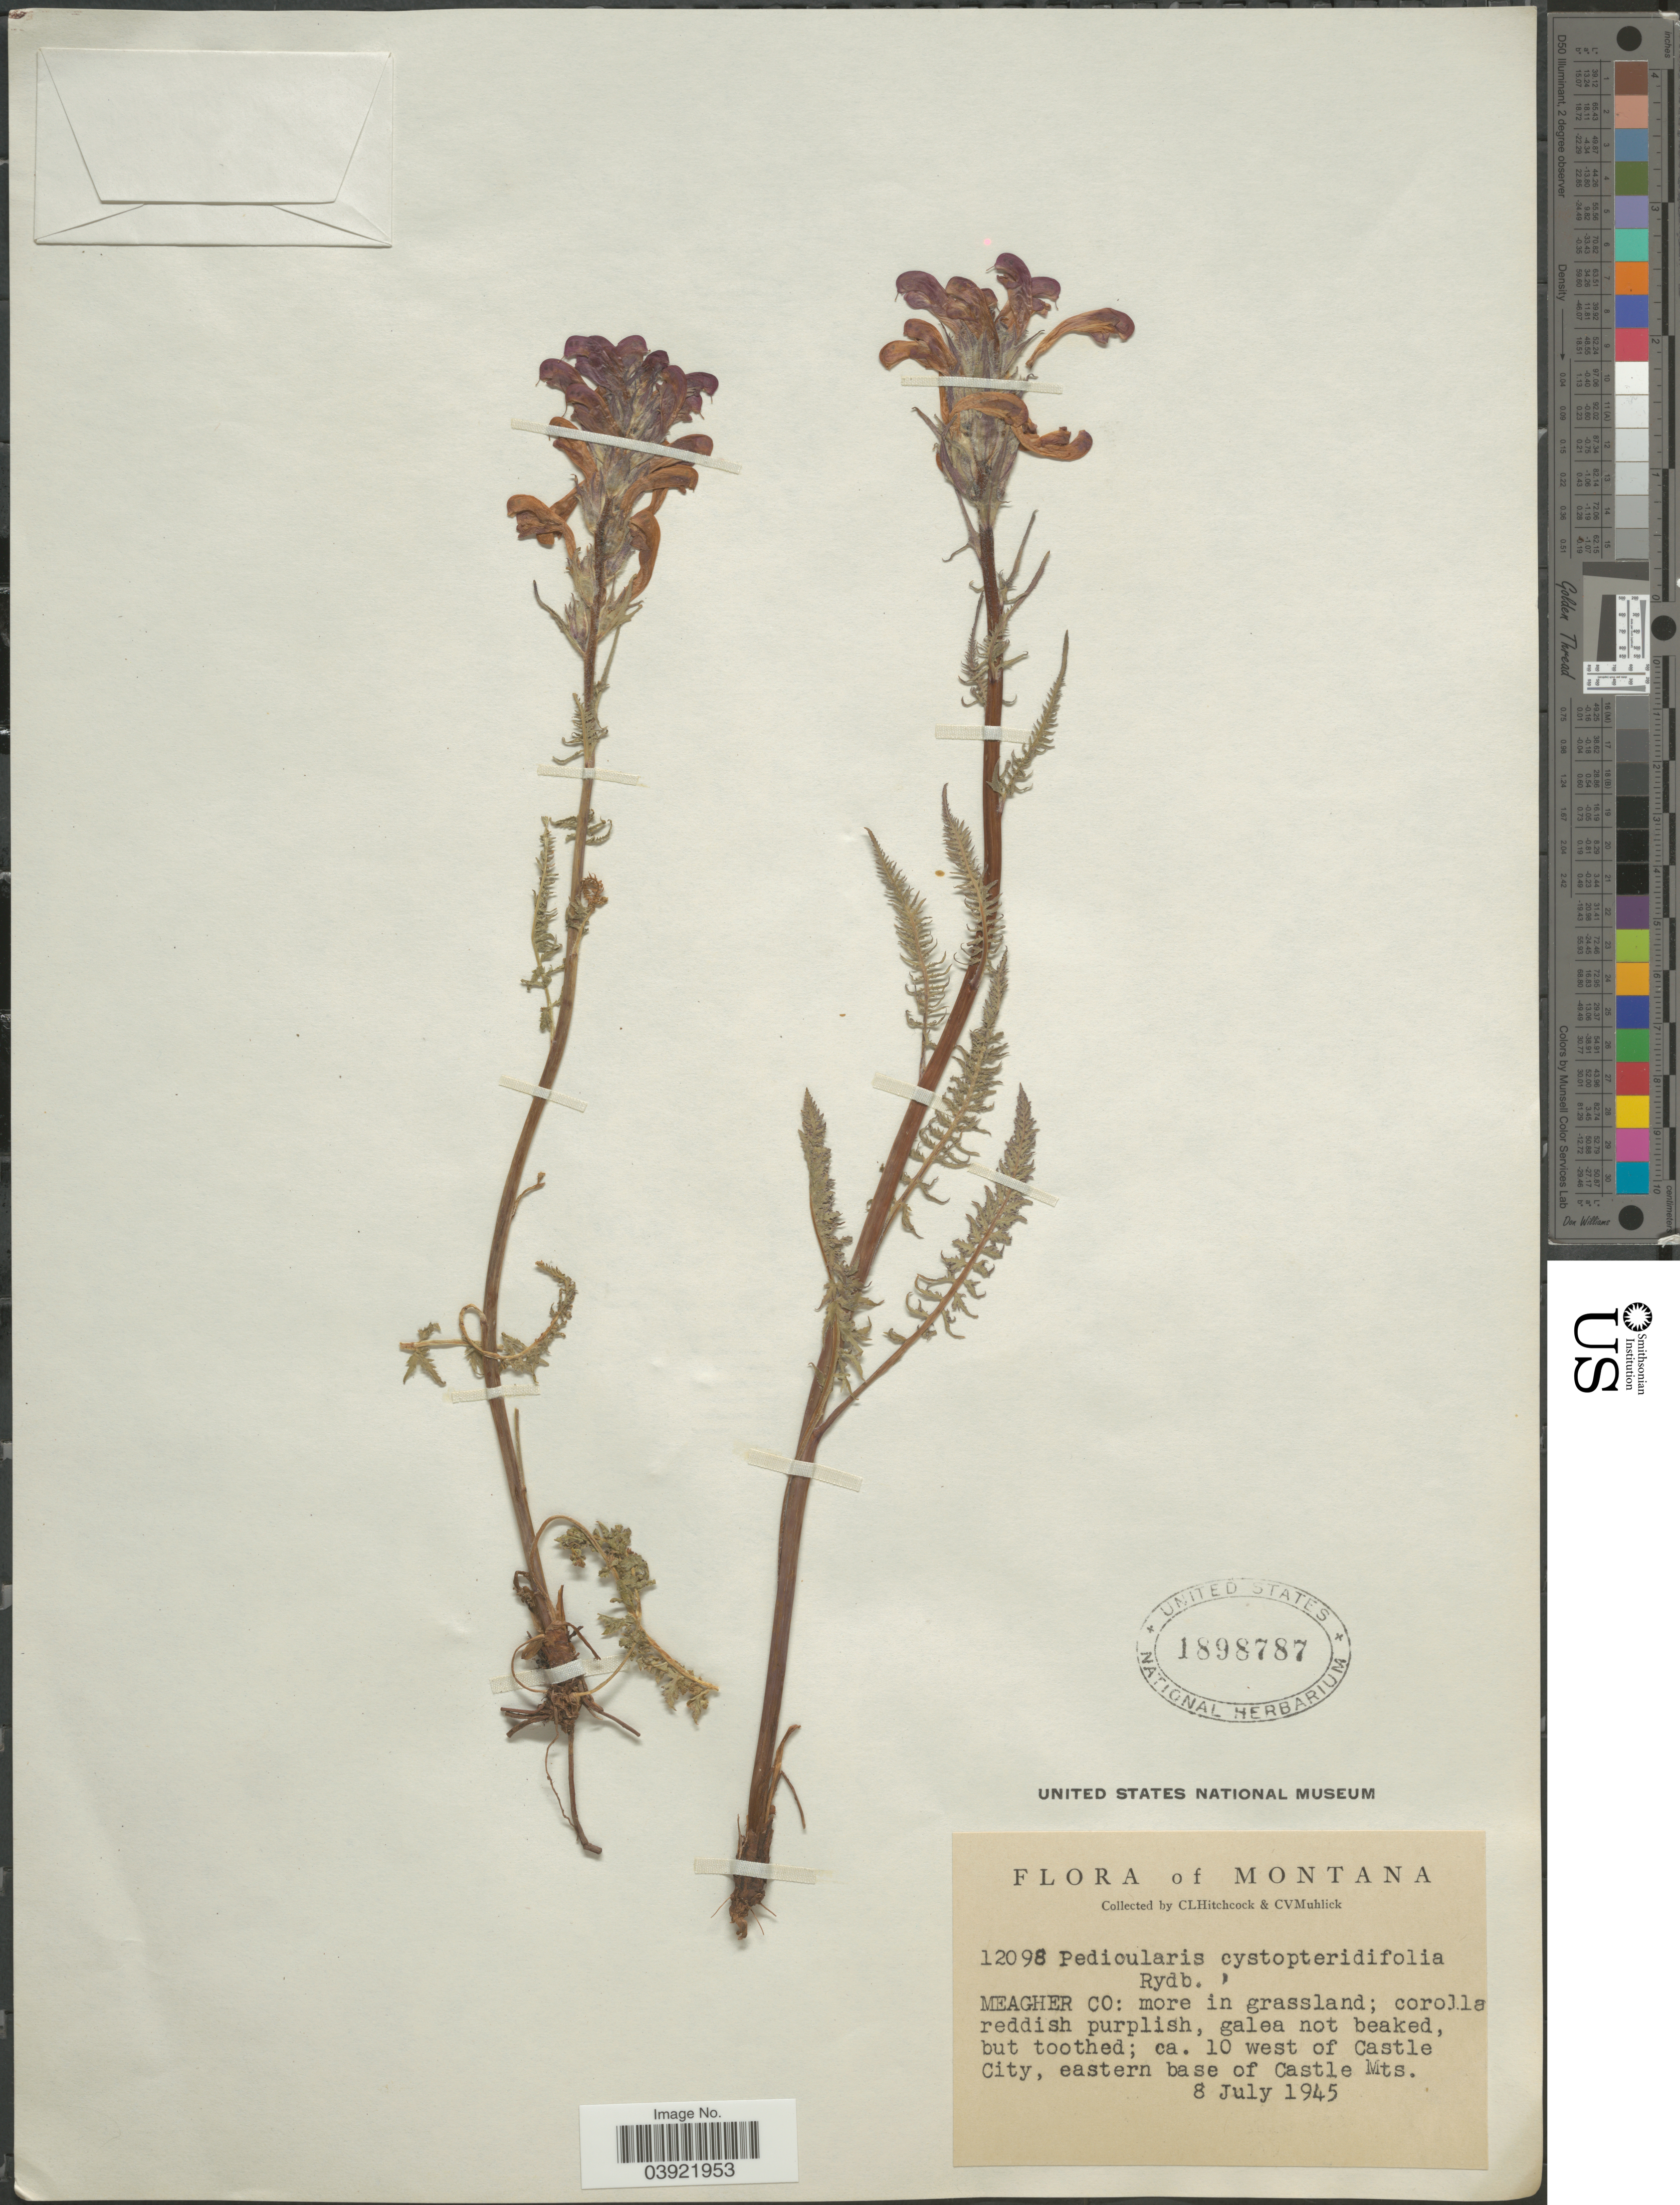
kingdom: Plantae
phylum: Tracheophyta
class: Magnoliopsida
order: Lamiales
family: Orobanchaceae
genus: Pedicularis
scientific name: Pedicularis cystopteridifolia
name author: Rydb.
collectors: C. L. Hitchcock & C. V. Muhlick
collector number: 12098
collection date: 1945-07-08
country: United States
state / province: Montana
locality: Meacher Co: ca. 10 west of Castle City, eastern base of Castle Mts.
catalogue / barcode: US 1898787